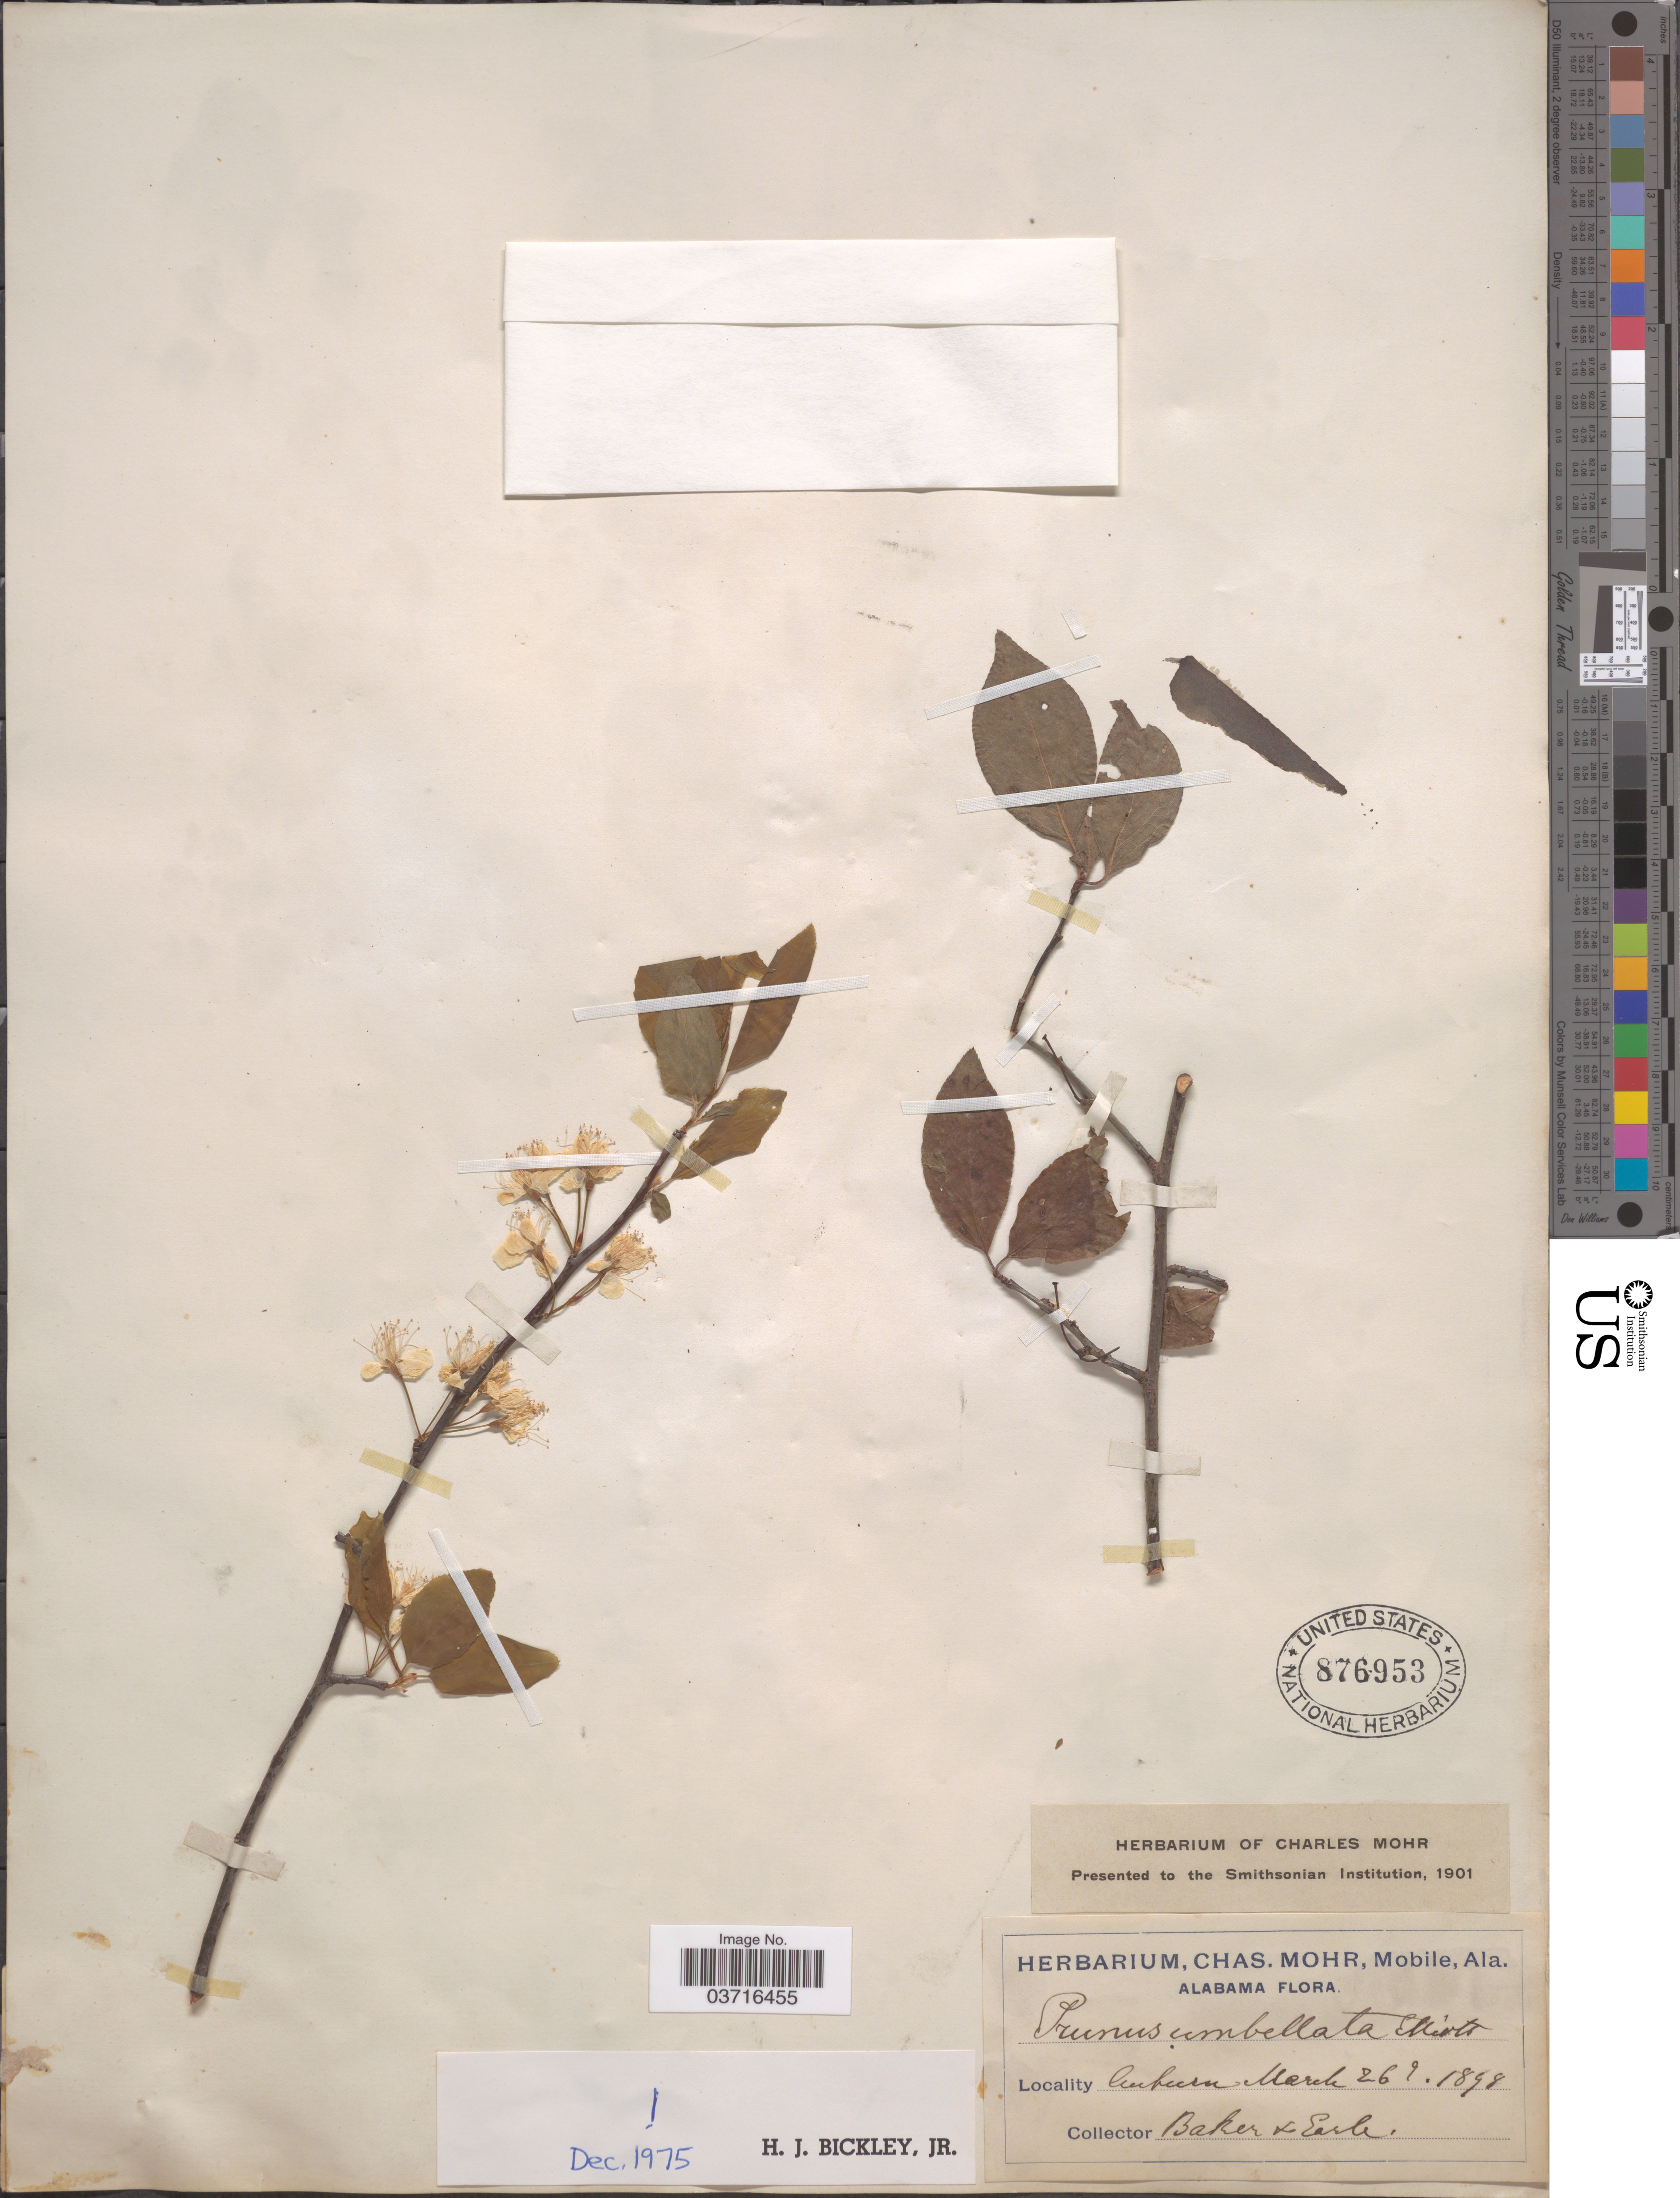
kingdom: Plantae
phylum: Tracheophyta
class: Magnoliopsida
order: Rosales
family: Rosaceae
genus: Prunus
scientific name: Prunus umbellata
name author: Elliott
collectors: -- Baker & -. Earle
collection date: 1898-03-26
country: United States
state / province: Alabama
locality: Auburn.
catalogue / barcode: US 876953